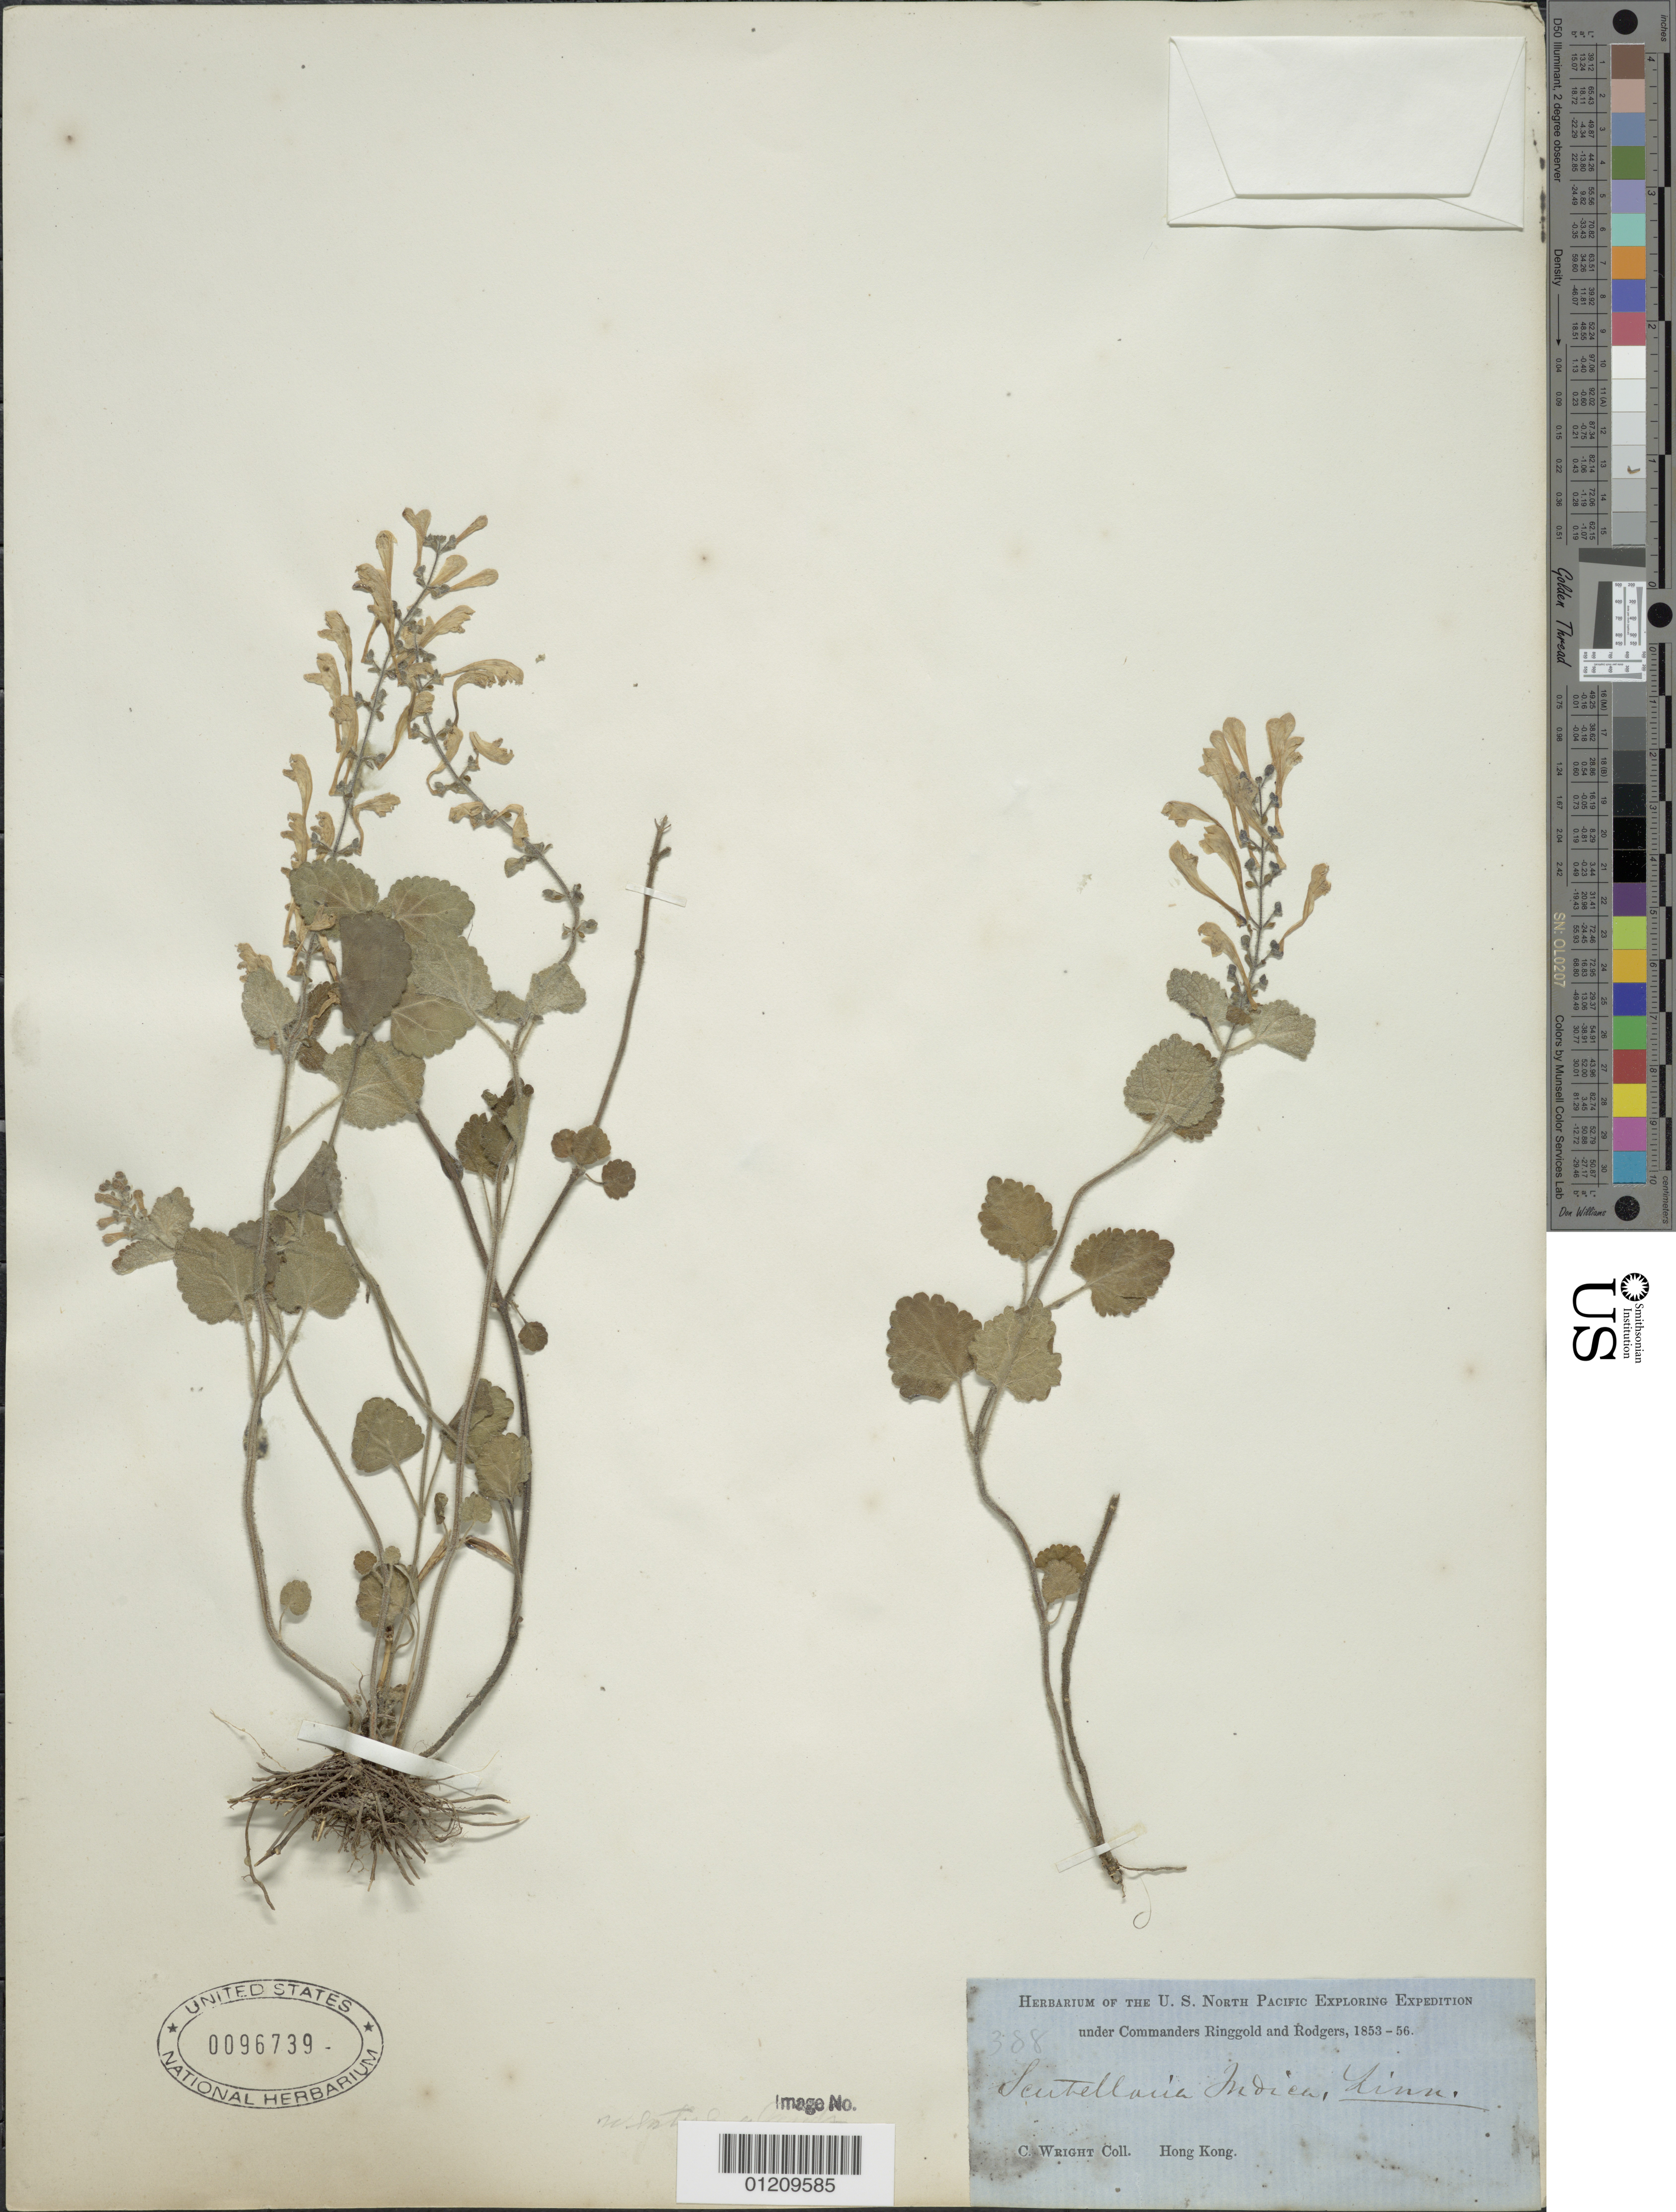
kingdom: Plantae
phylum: Tracheophyta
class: Magnoliopsida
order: Lamiales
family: Lamiaceae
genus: Scutellaria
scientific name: Scutellaria indica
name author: L.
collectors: C. Wright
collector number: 388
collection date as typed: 1853 to -- -- 1856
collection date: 1853/1856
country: China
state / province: Hong Kong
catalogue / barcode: US 96739